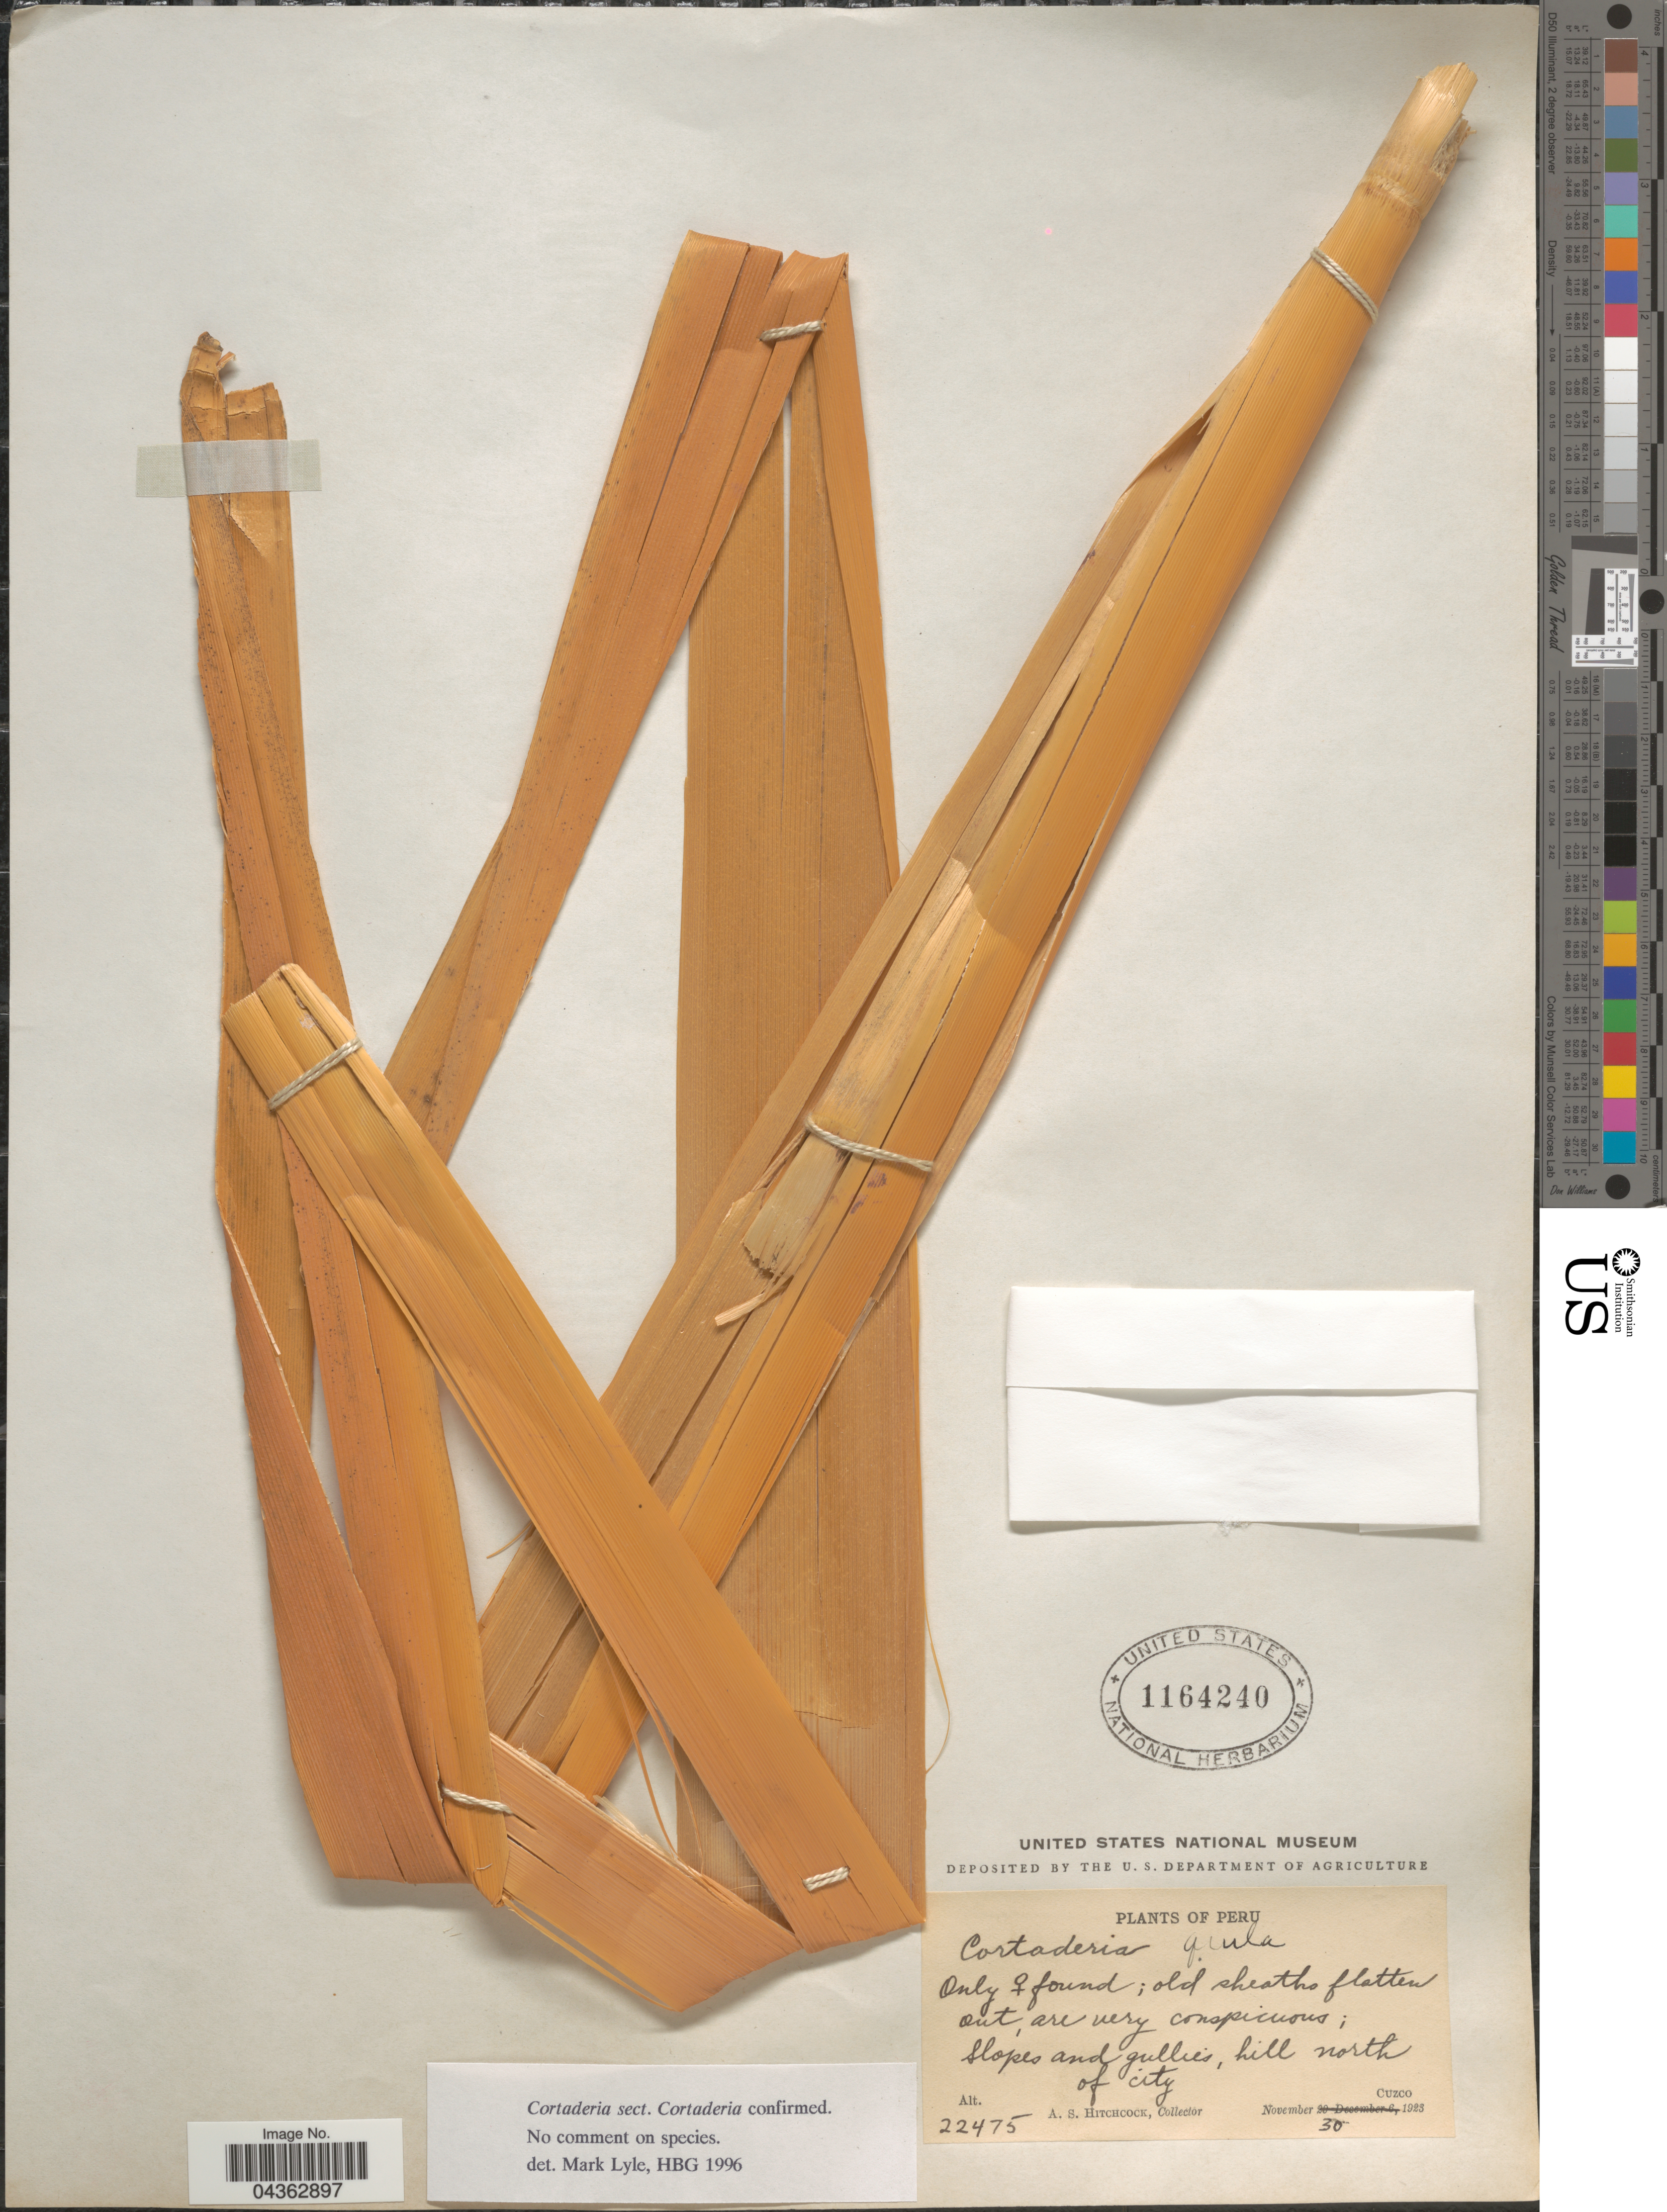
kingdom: Plantae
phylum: Tracheophyta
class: Liliopsida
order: Poales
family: Poaceae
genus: Cortaderia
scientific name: Cortaderia speciosa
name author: (Nees) Stapf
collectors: A. S. Hitchcock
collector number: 22475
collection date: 1923-11-30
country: Peru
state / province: Cusco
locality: Slopes and gullies, hill north of city. Cuzco.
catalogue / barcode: US 1164240